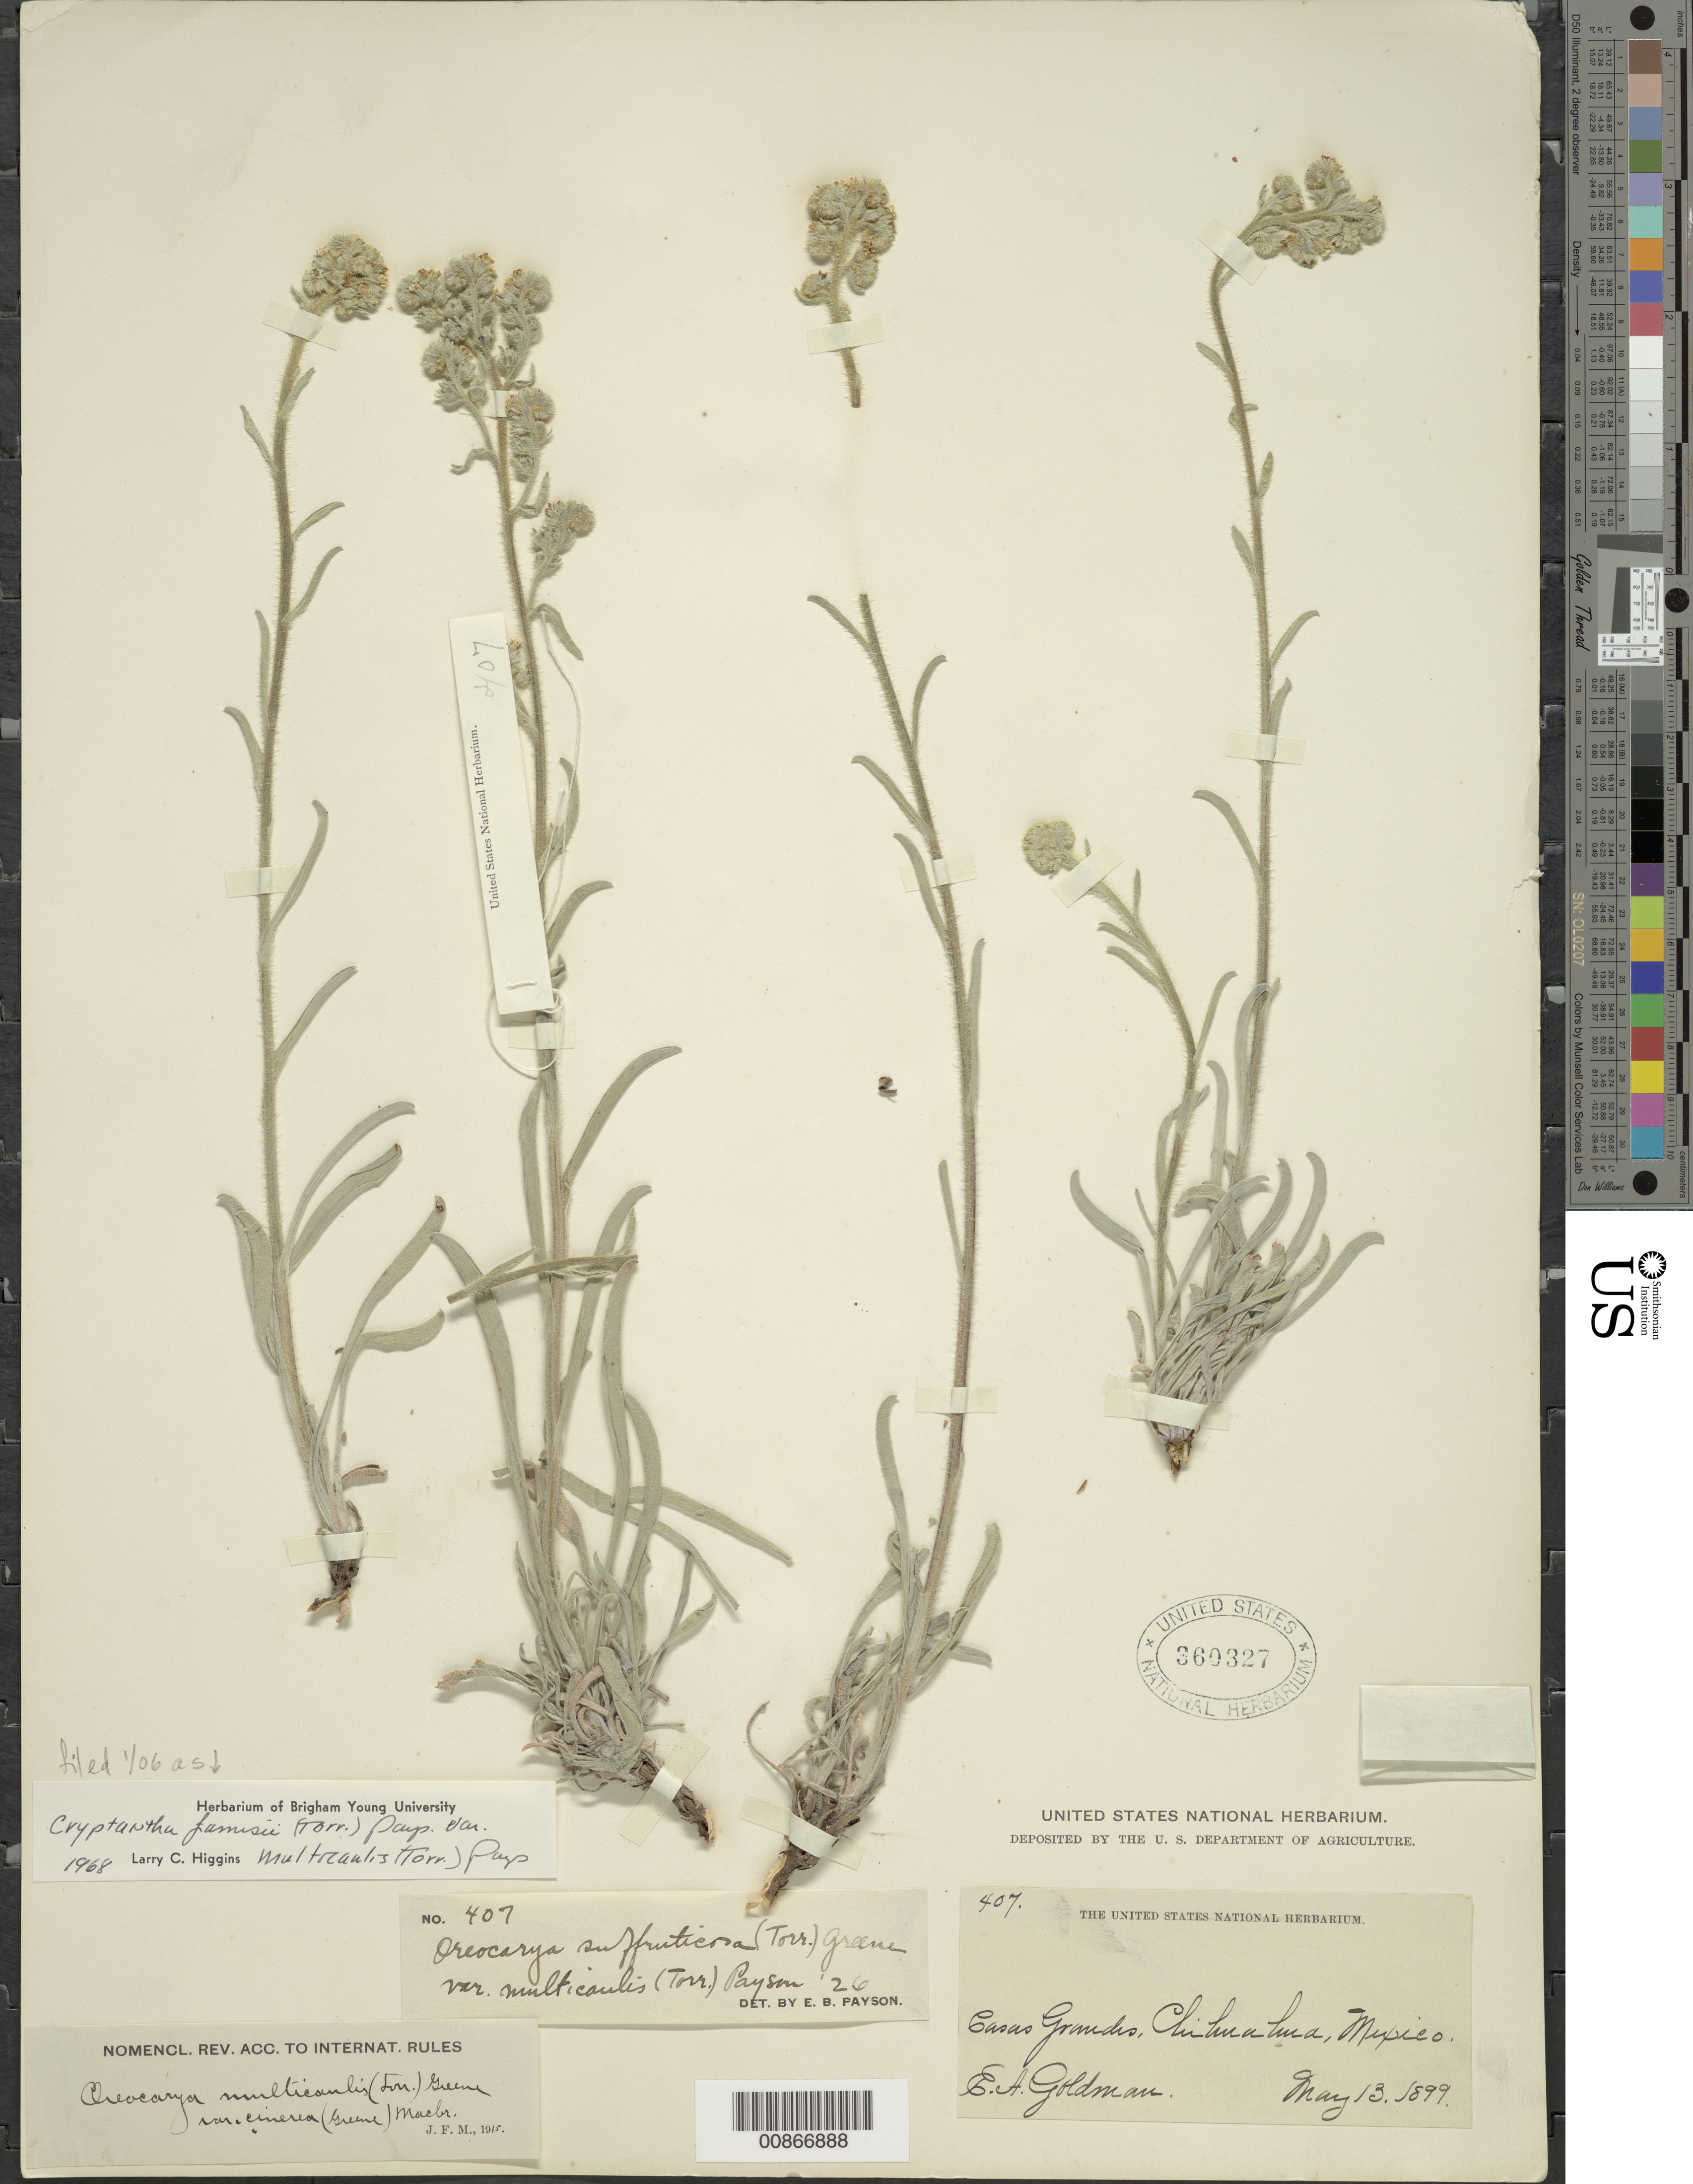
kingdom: Plantae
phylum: Tracheophyta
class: Magnoliopsida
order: Boraginales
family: Boraginaceae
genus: Cryptantha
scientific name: Cryptantha jamesii var. multicaulis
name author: (Torr.) Payson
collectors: E. A. Goldman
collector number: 407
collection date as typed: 13 May 1899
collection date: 1899-05-13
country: Mexico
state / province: Chihuahua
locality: Casas Grandes, Chihuahua.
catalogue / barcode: US 360327